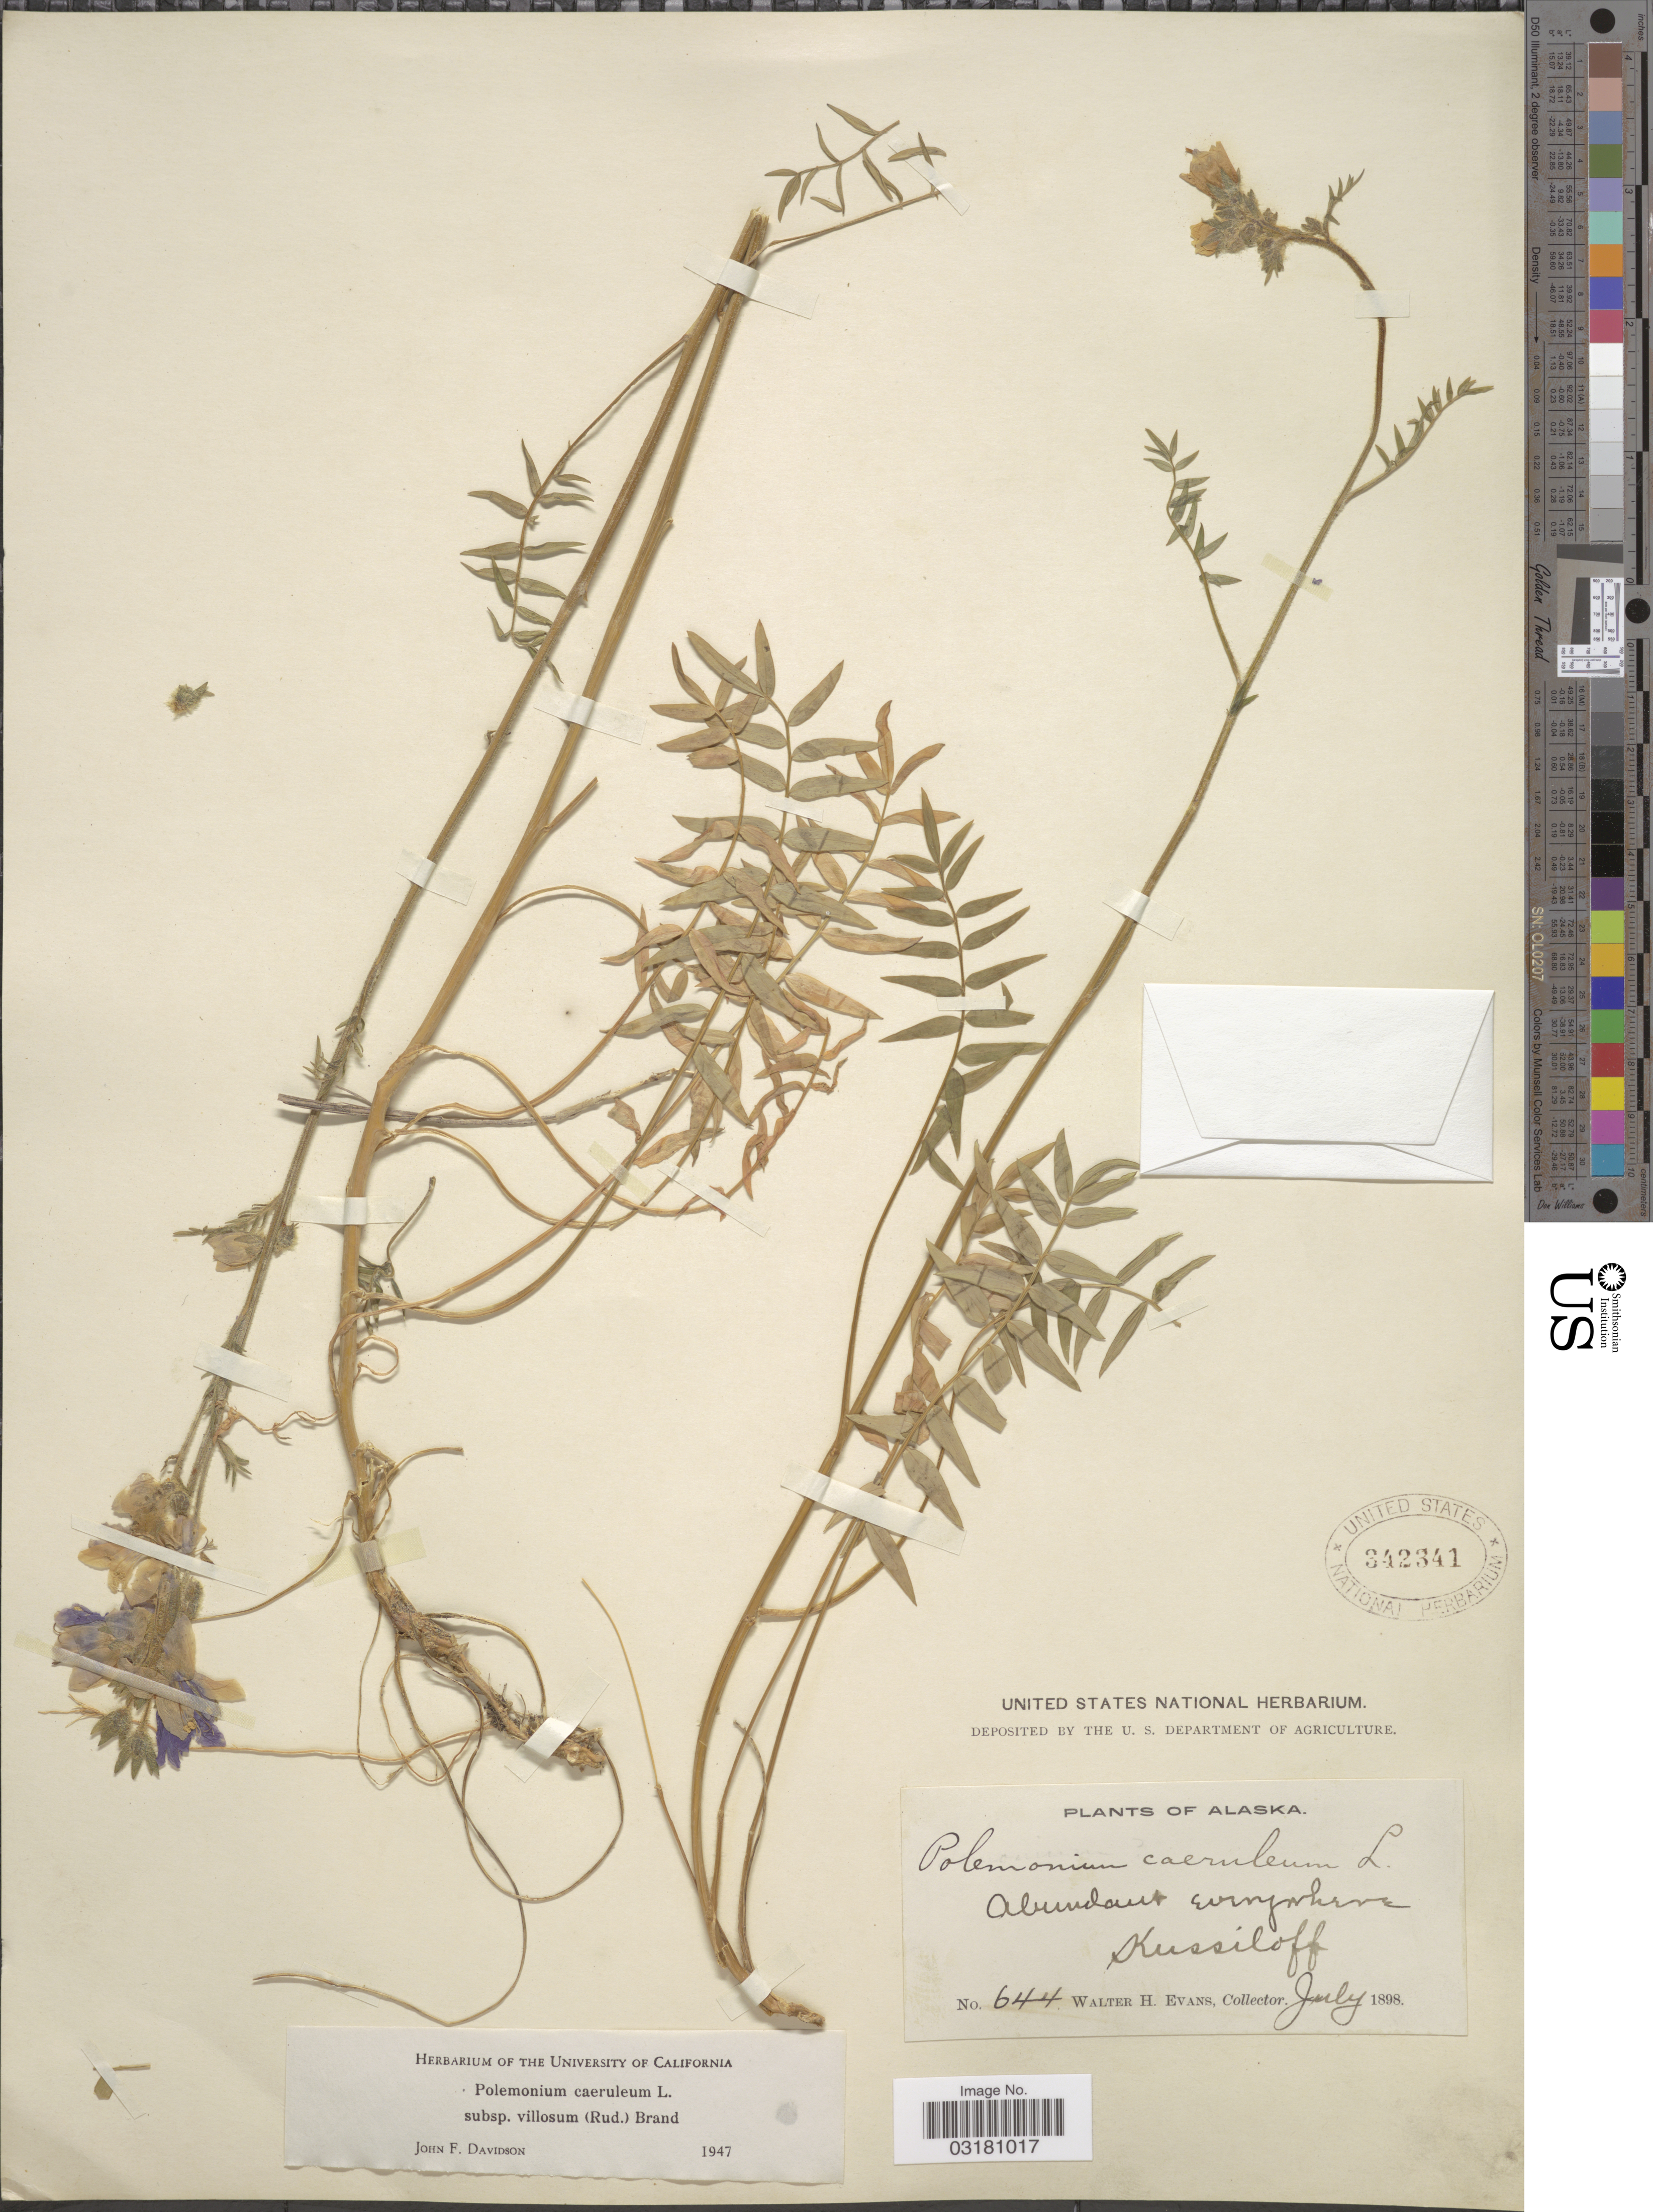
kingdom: Plantae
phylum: Tracheophyta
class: Magnoliopsida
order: Ericales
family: Polemoniaceae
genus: Polemonium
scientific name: Polemonium caeruleum subsp. villosum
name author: (Rudolph ex Georgi) Brand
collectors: W. H. Evans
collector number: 644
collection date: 1898-07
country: United States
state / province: Alaska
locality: Kussiloff.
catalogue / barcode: US 342341